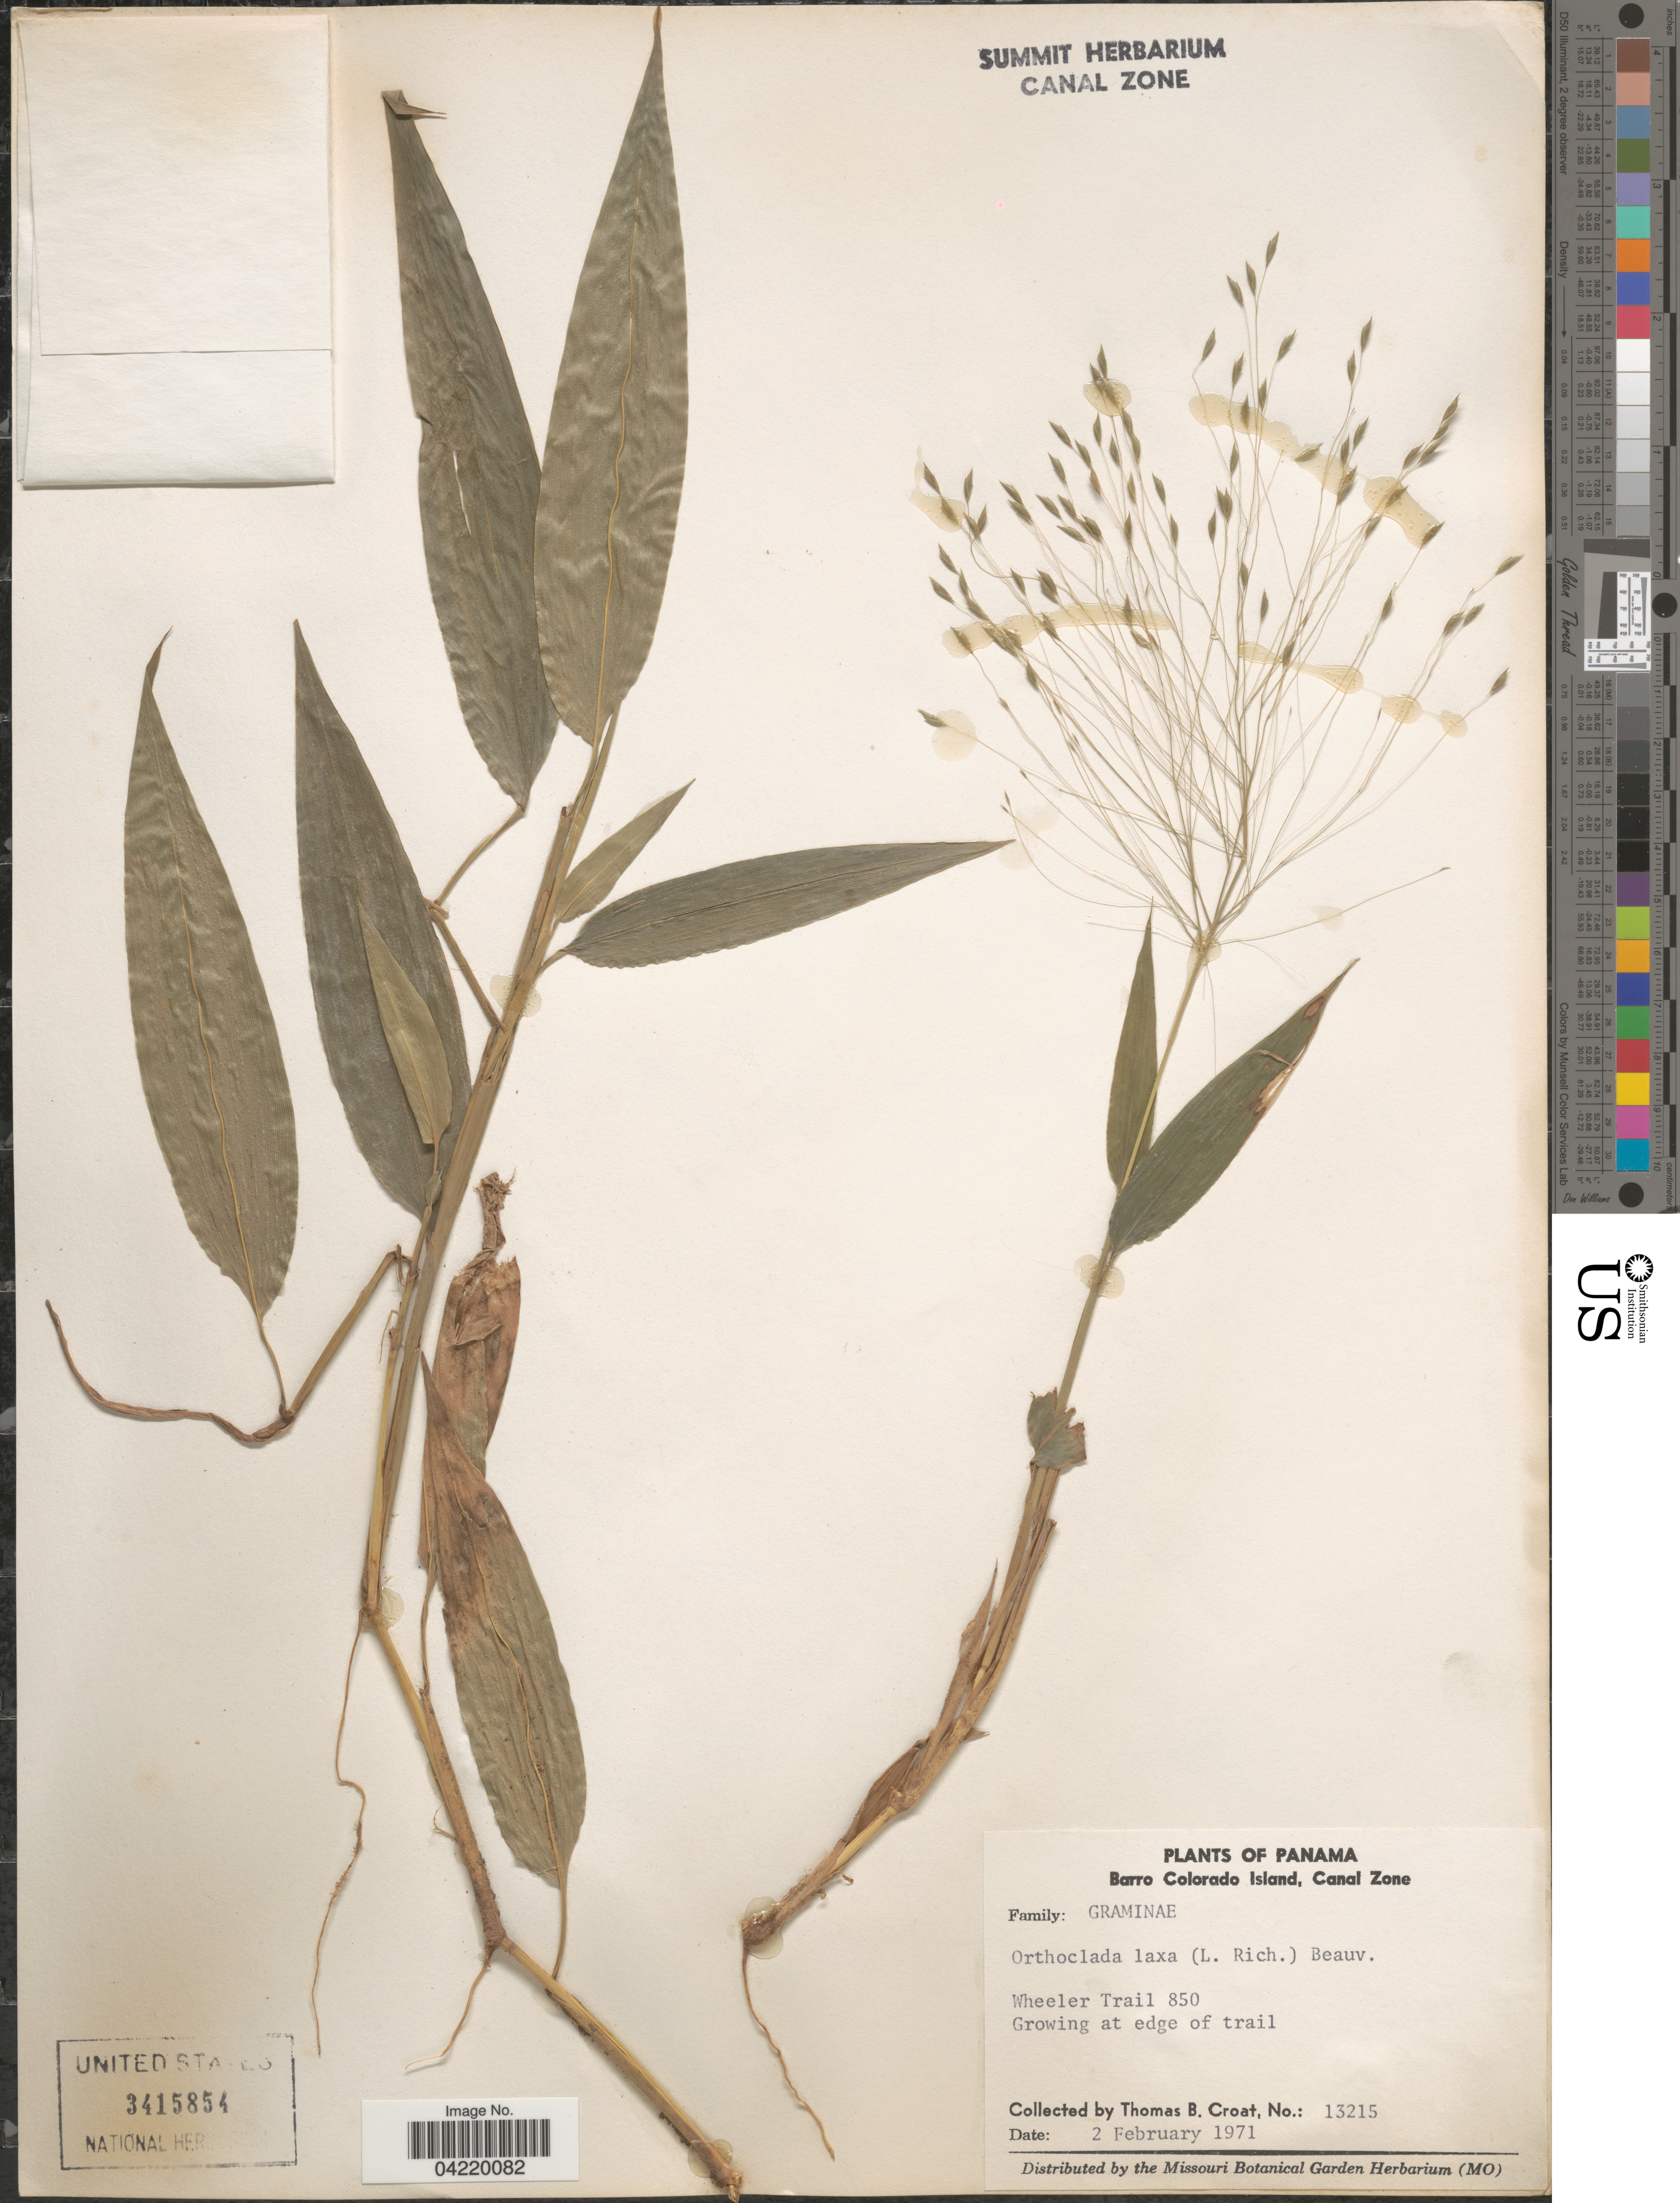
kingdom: Plantae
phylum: Tracheophyta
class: Liliopsida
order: Poales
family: Poaceae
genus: Orthoclada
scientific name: Orthoclada laxa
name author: P. Beauv.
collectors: T. B. Croat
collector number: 13215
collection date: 1971-02-02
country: Panama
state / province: Panamá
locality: Barro Colorado Island, Canal Zone. Wheeler Trail 850. At edge of trail.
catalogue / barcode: US 3415854